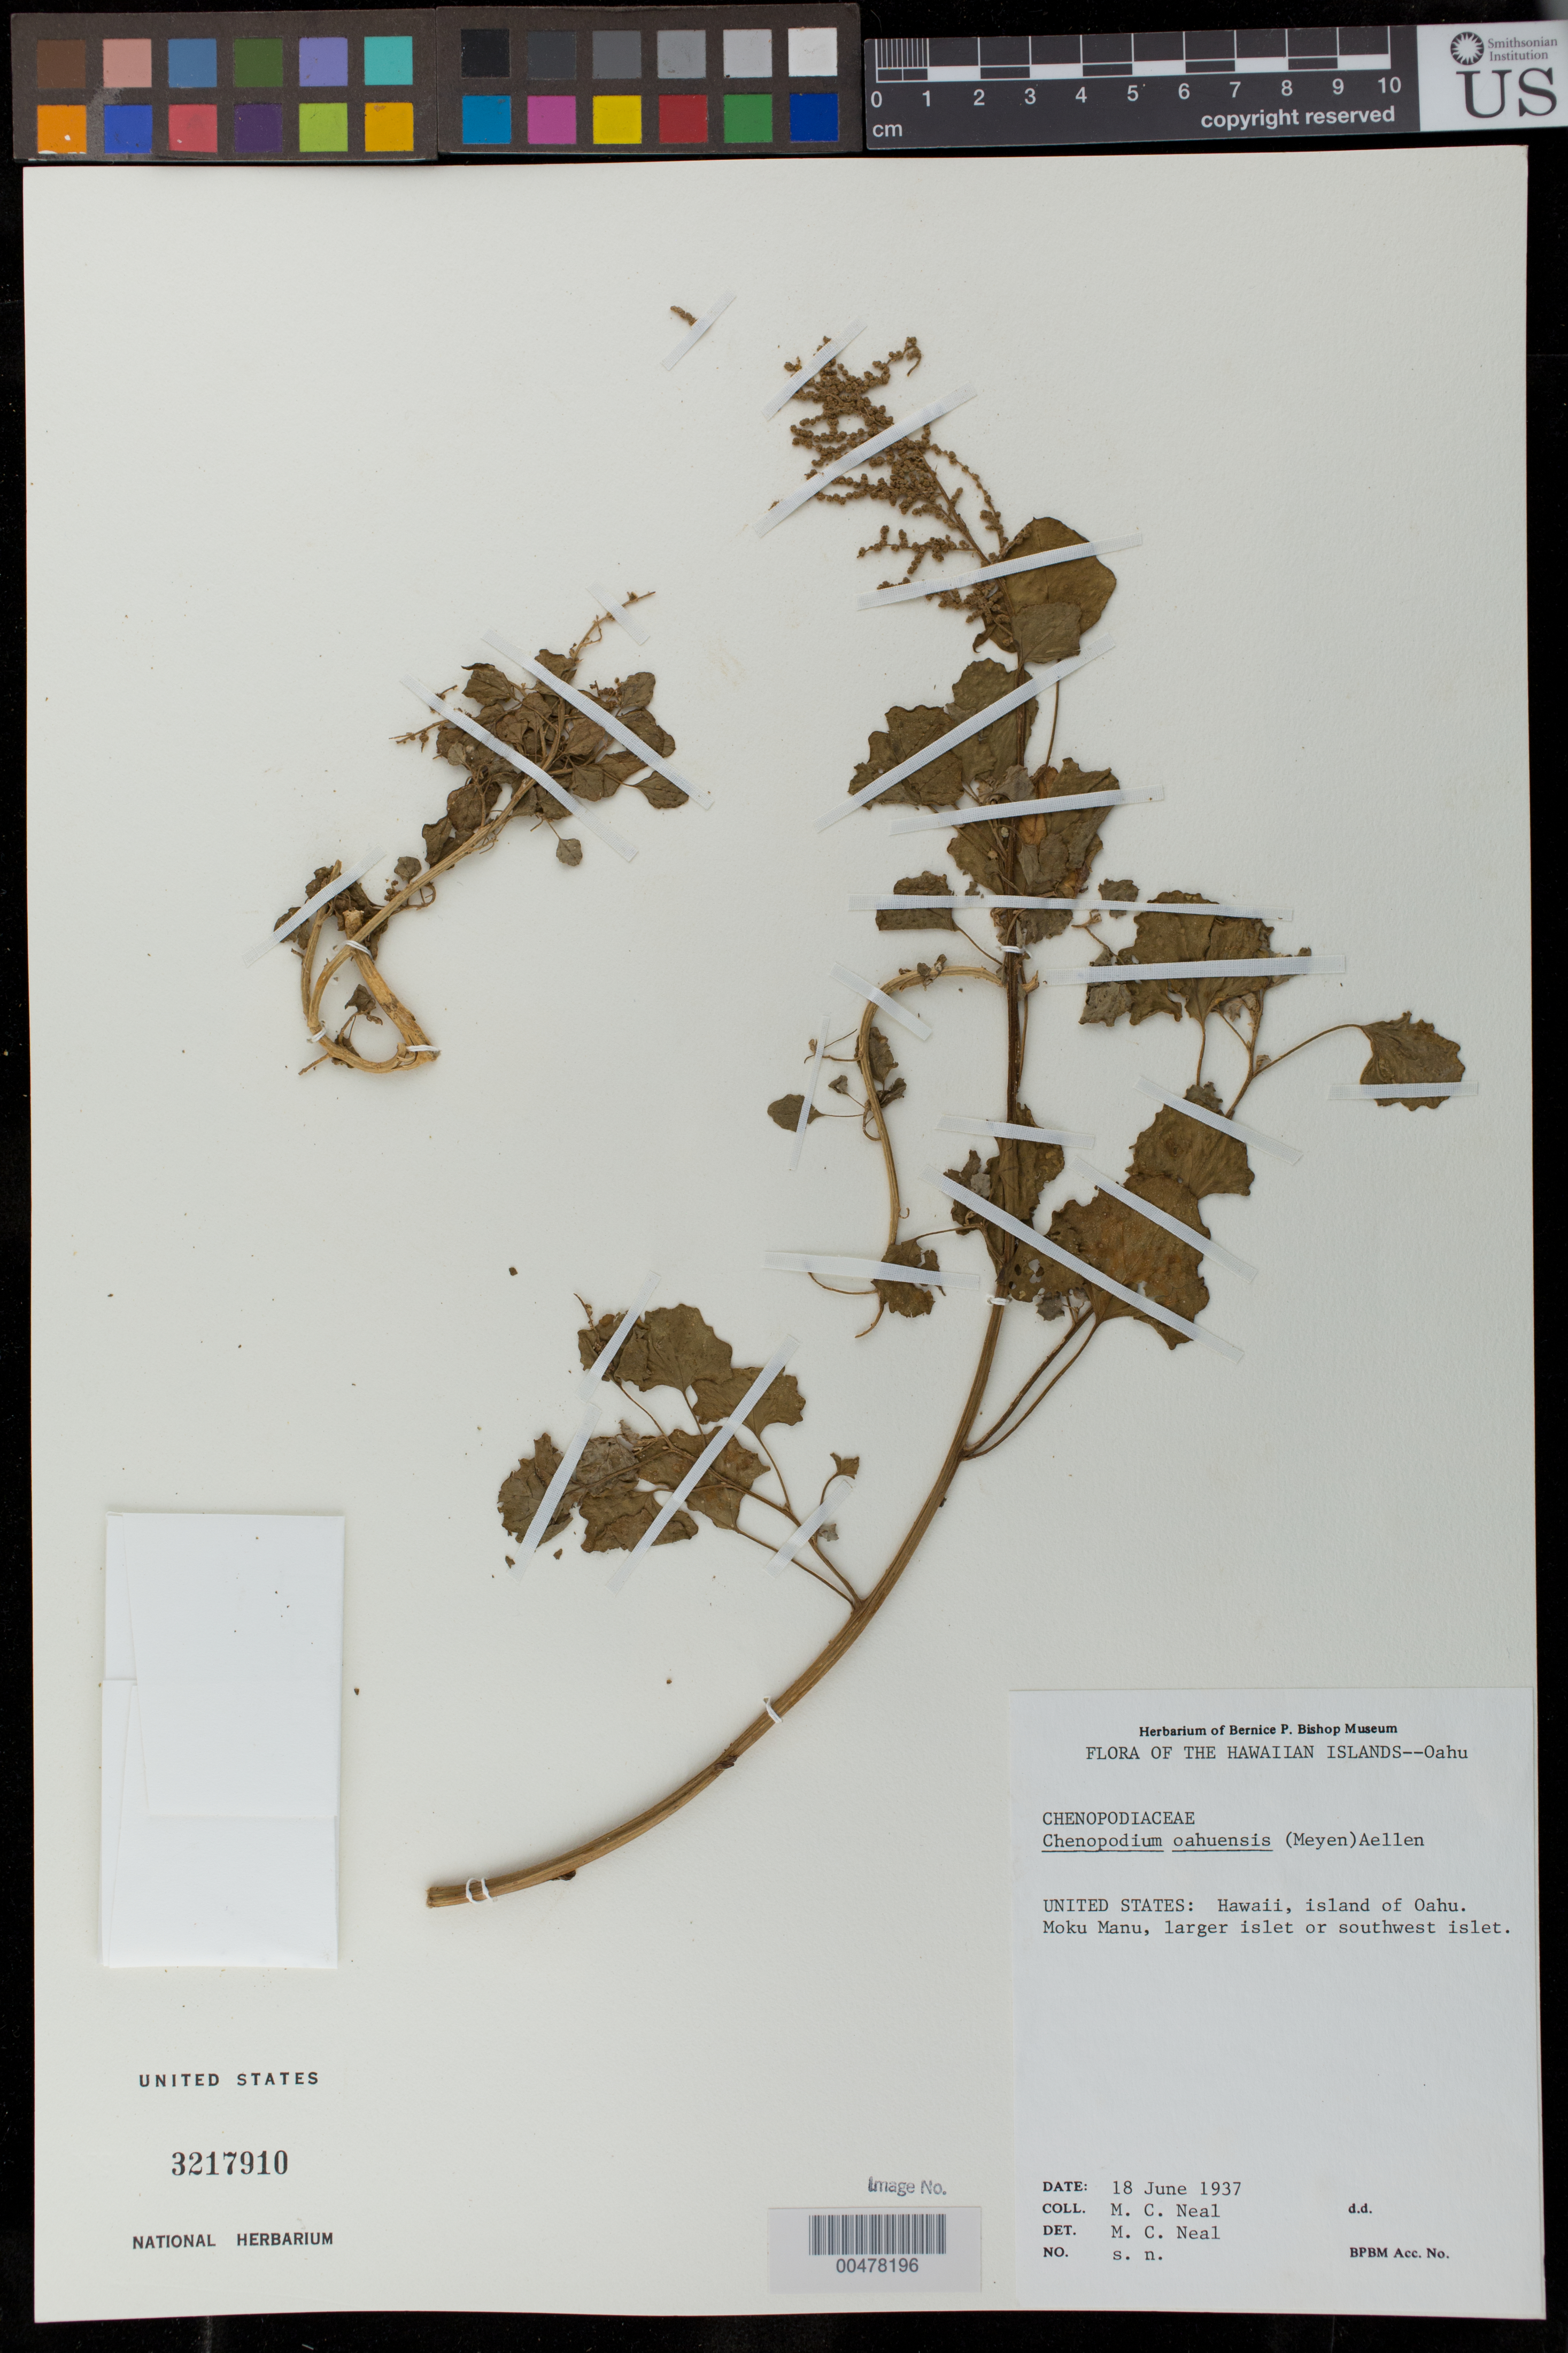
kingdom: Plantae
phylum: Tracheophyta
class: Magnoliopsida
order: Caryophyllales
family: Amaranthaceae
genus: Chenopodium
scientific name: Chenopodium oahuense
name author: (Meyen) Aellen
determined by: Ning, W. S.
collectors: W. Ning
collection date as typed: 18 Jun 1937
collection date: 1937-06-18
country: United States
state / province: Hawaii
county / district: Honolulu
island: Moku Manu Islet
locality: Larger islet or SW islet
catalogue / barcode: US 3217910